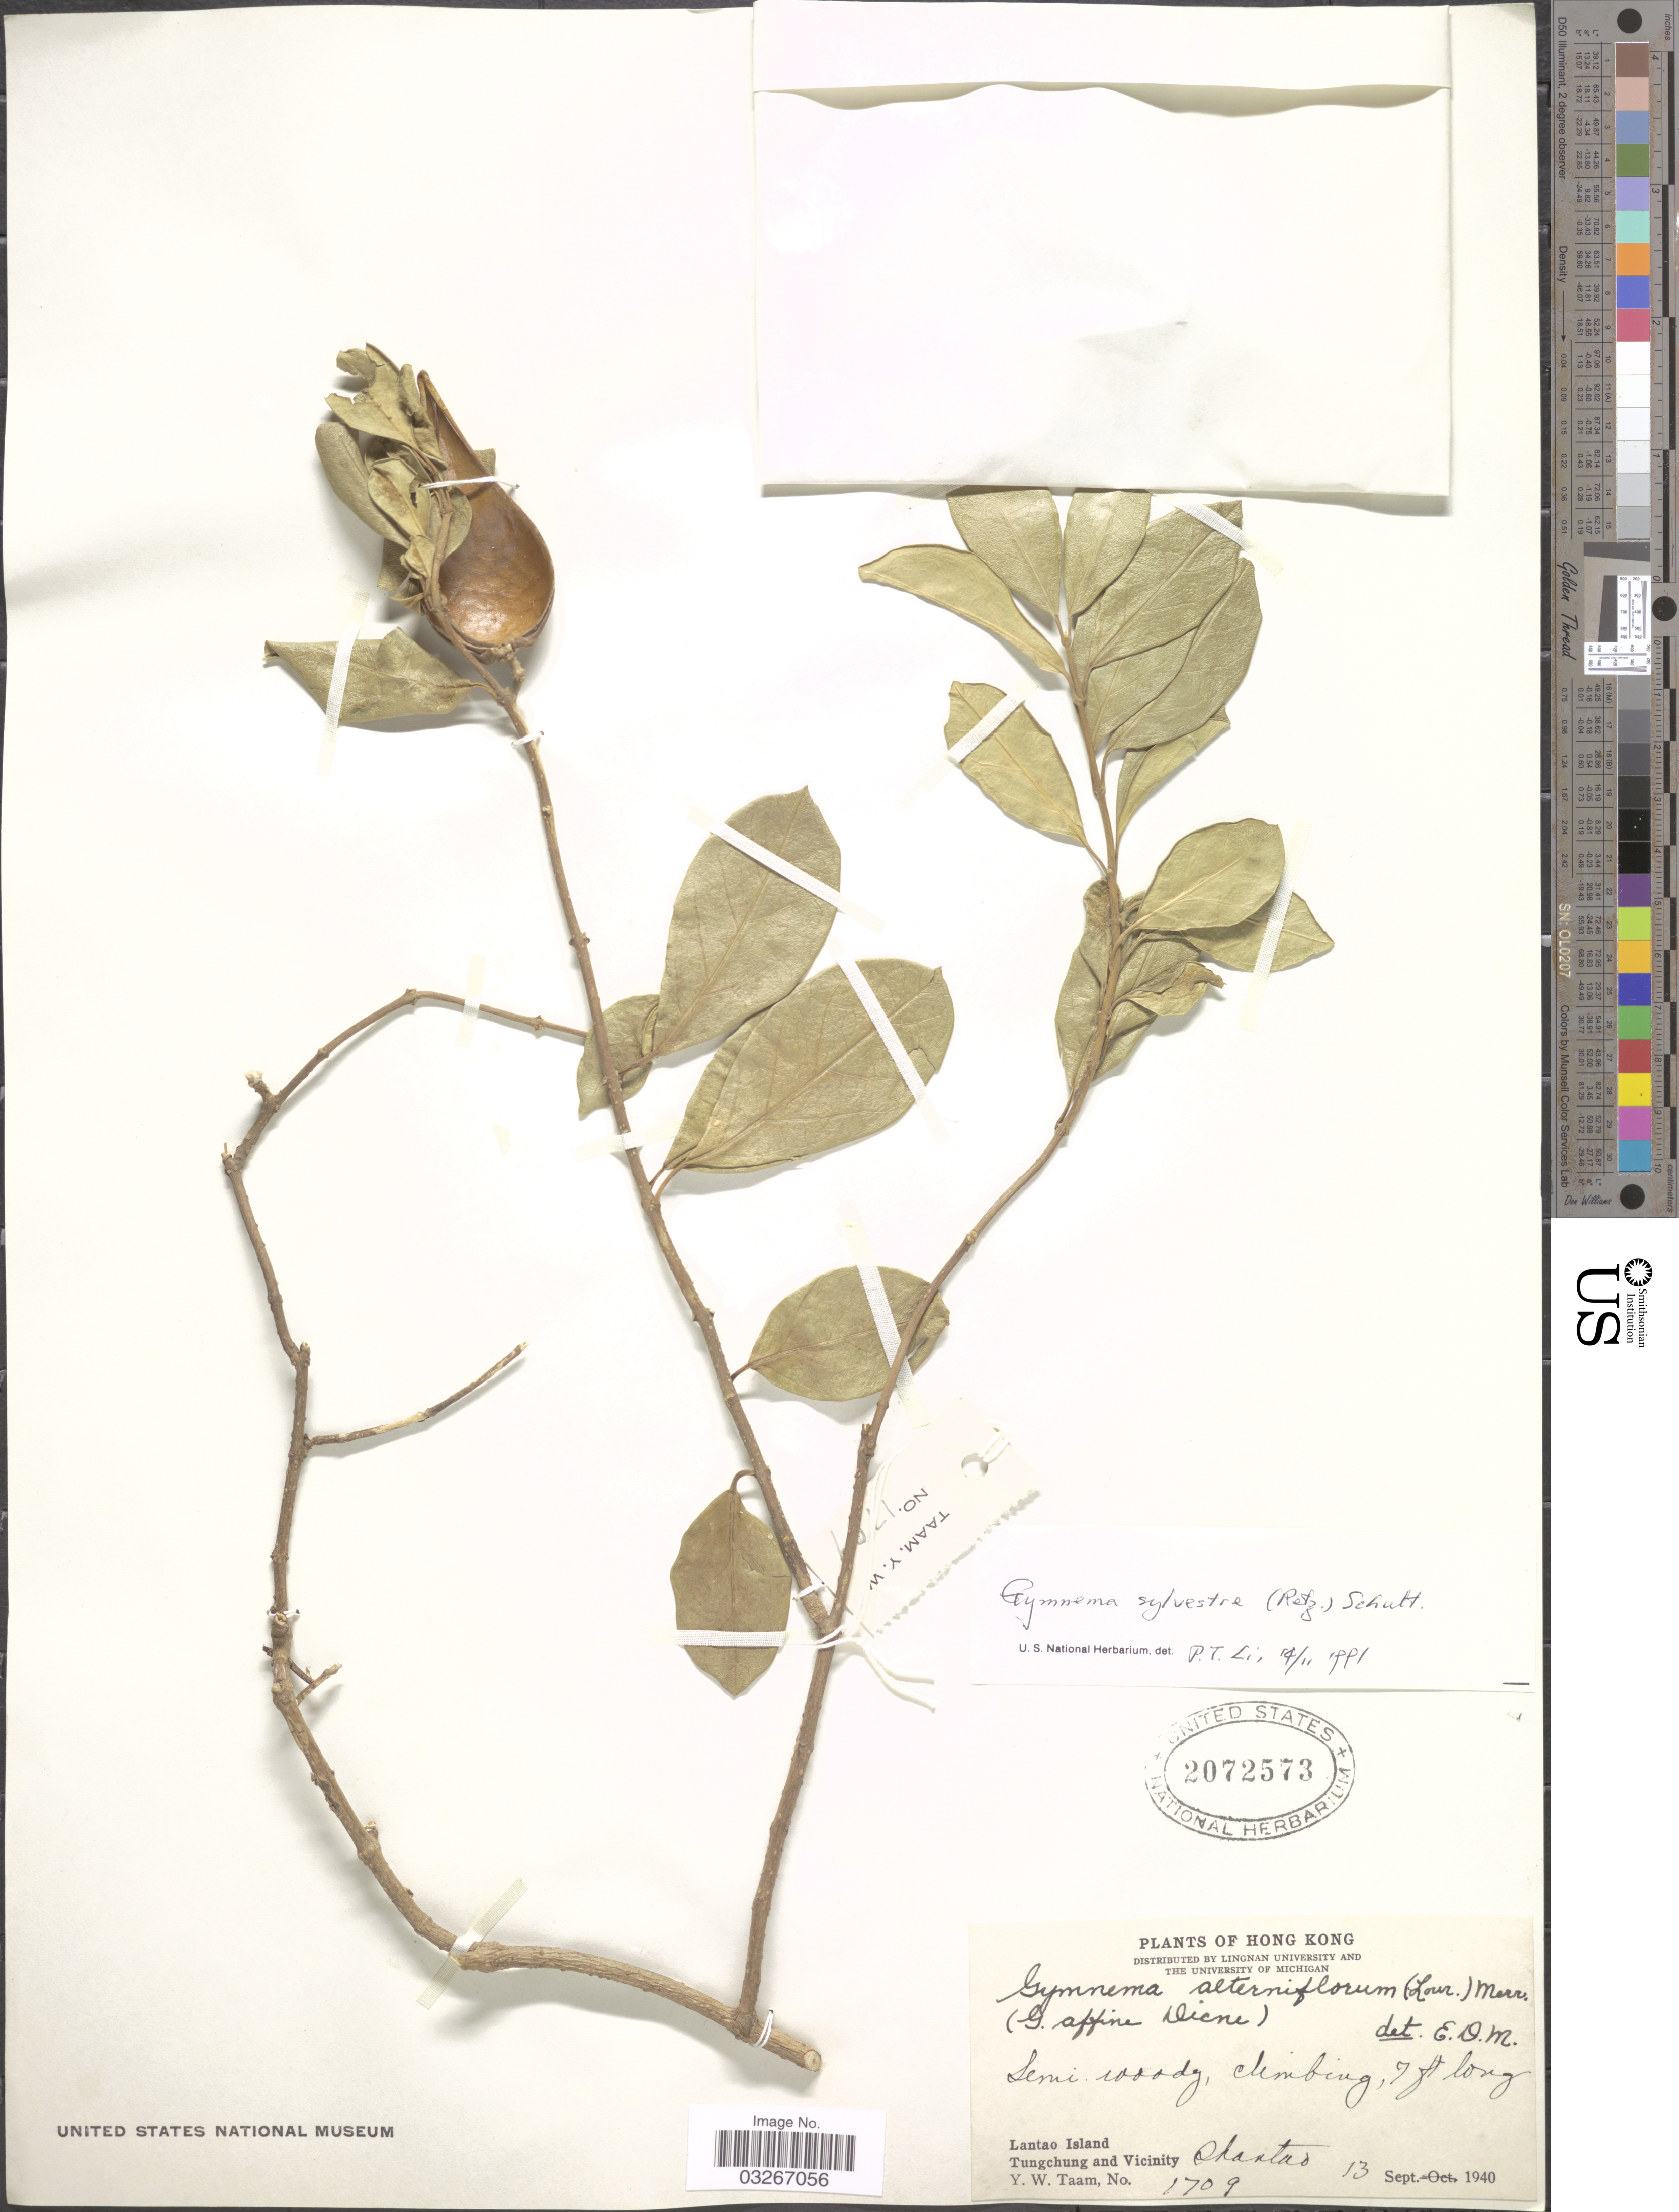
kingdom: Plantae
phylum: Tracheophyta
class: Magnoliopsida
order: Gentianales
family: Apocynaceae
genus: Gymnema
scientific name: Gymnema sylvestre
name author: (Retz.) R. Br. ex Schult. in Roem. & Schult.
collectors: Y. W. Taam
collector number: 1709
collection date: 1940-09-13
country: China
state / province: Hong Kong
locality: Lantao Island. Tungchung and Vicinity. Shantao.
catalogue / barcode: US 2072573